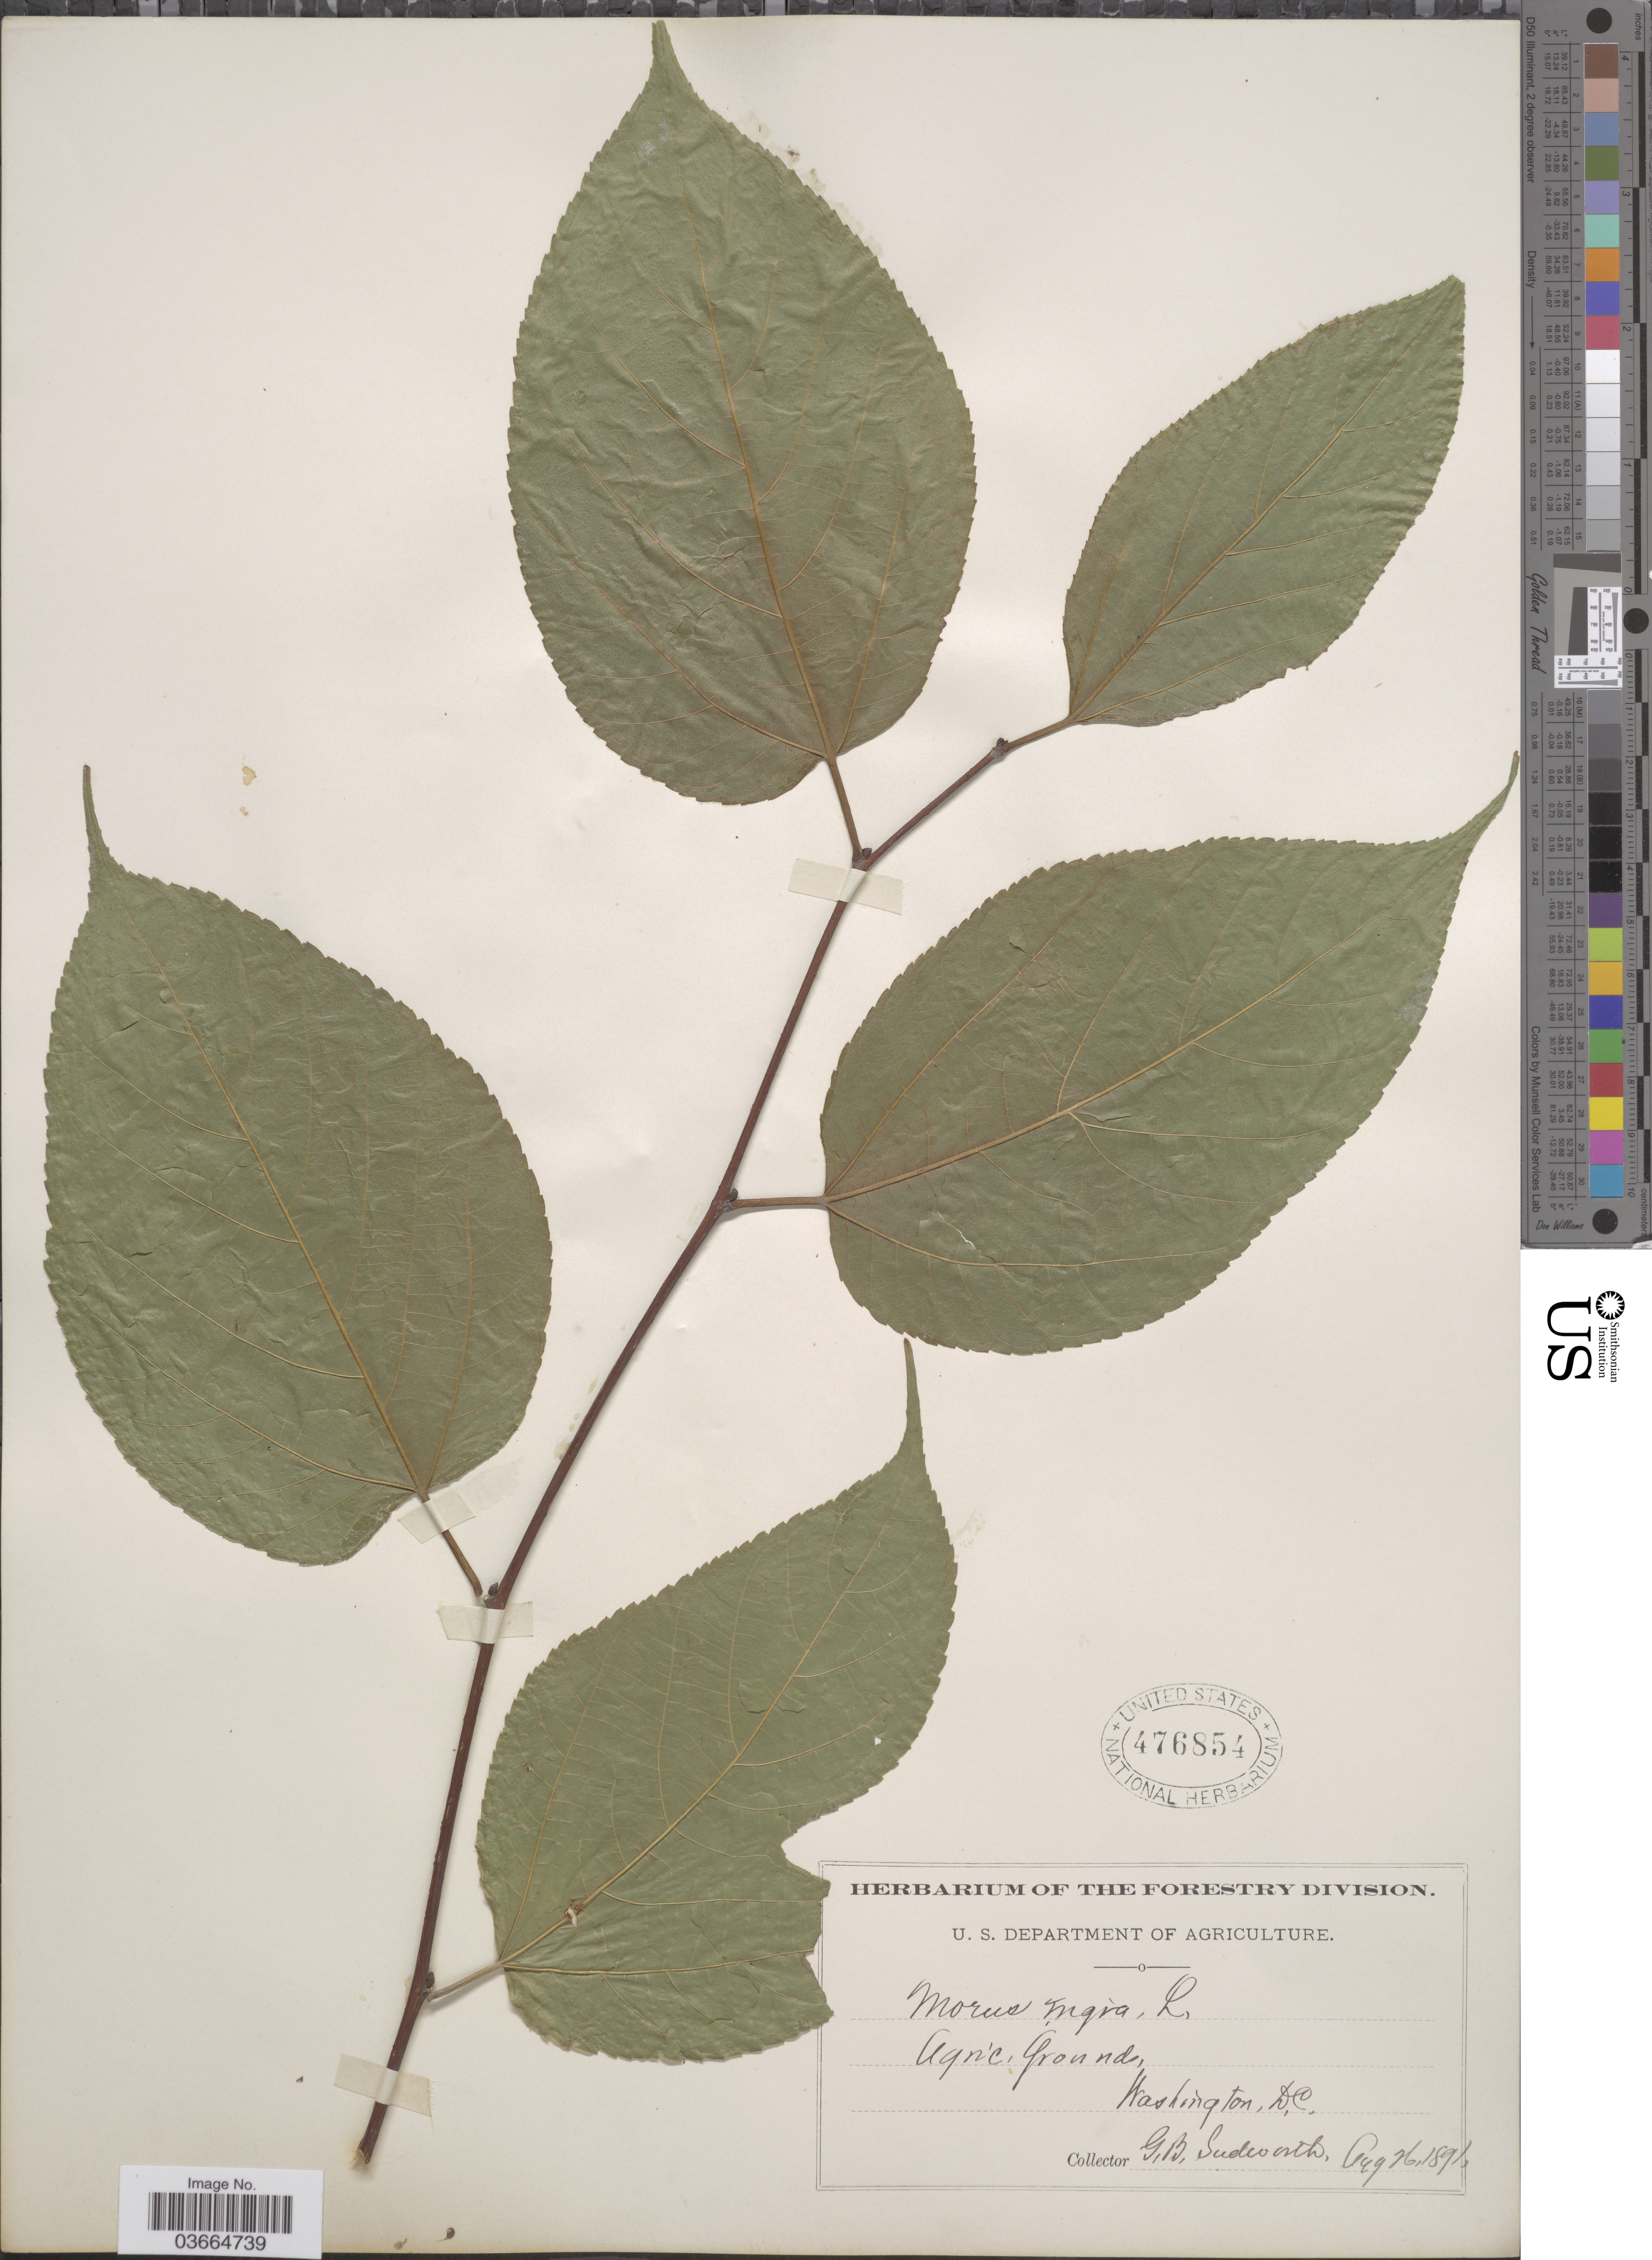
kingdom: Plantae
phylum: Tracheophyta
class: Magnoliopsida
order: Rosales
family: Moraceae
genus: Morus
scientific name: Morus nigra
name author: L.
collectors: G. B. Sudworth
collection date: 1891-08-26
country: United States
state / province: District of Columbia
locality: Agric. Grounds. Washington, D.C.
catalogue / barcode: US 476854